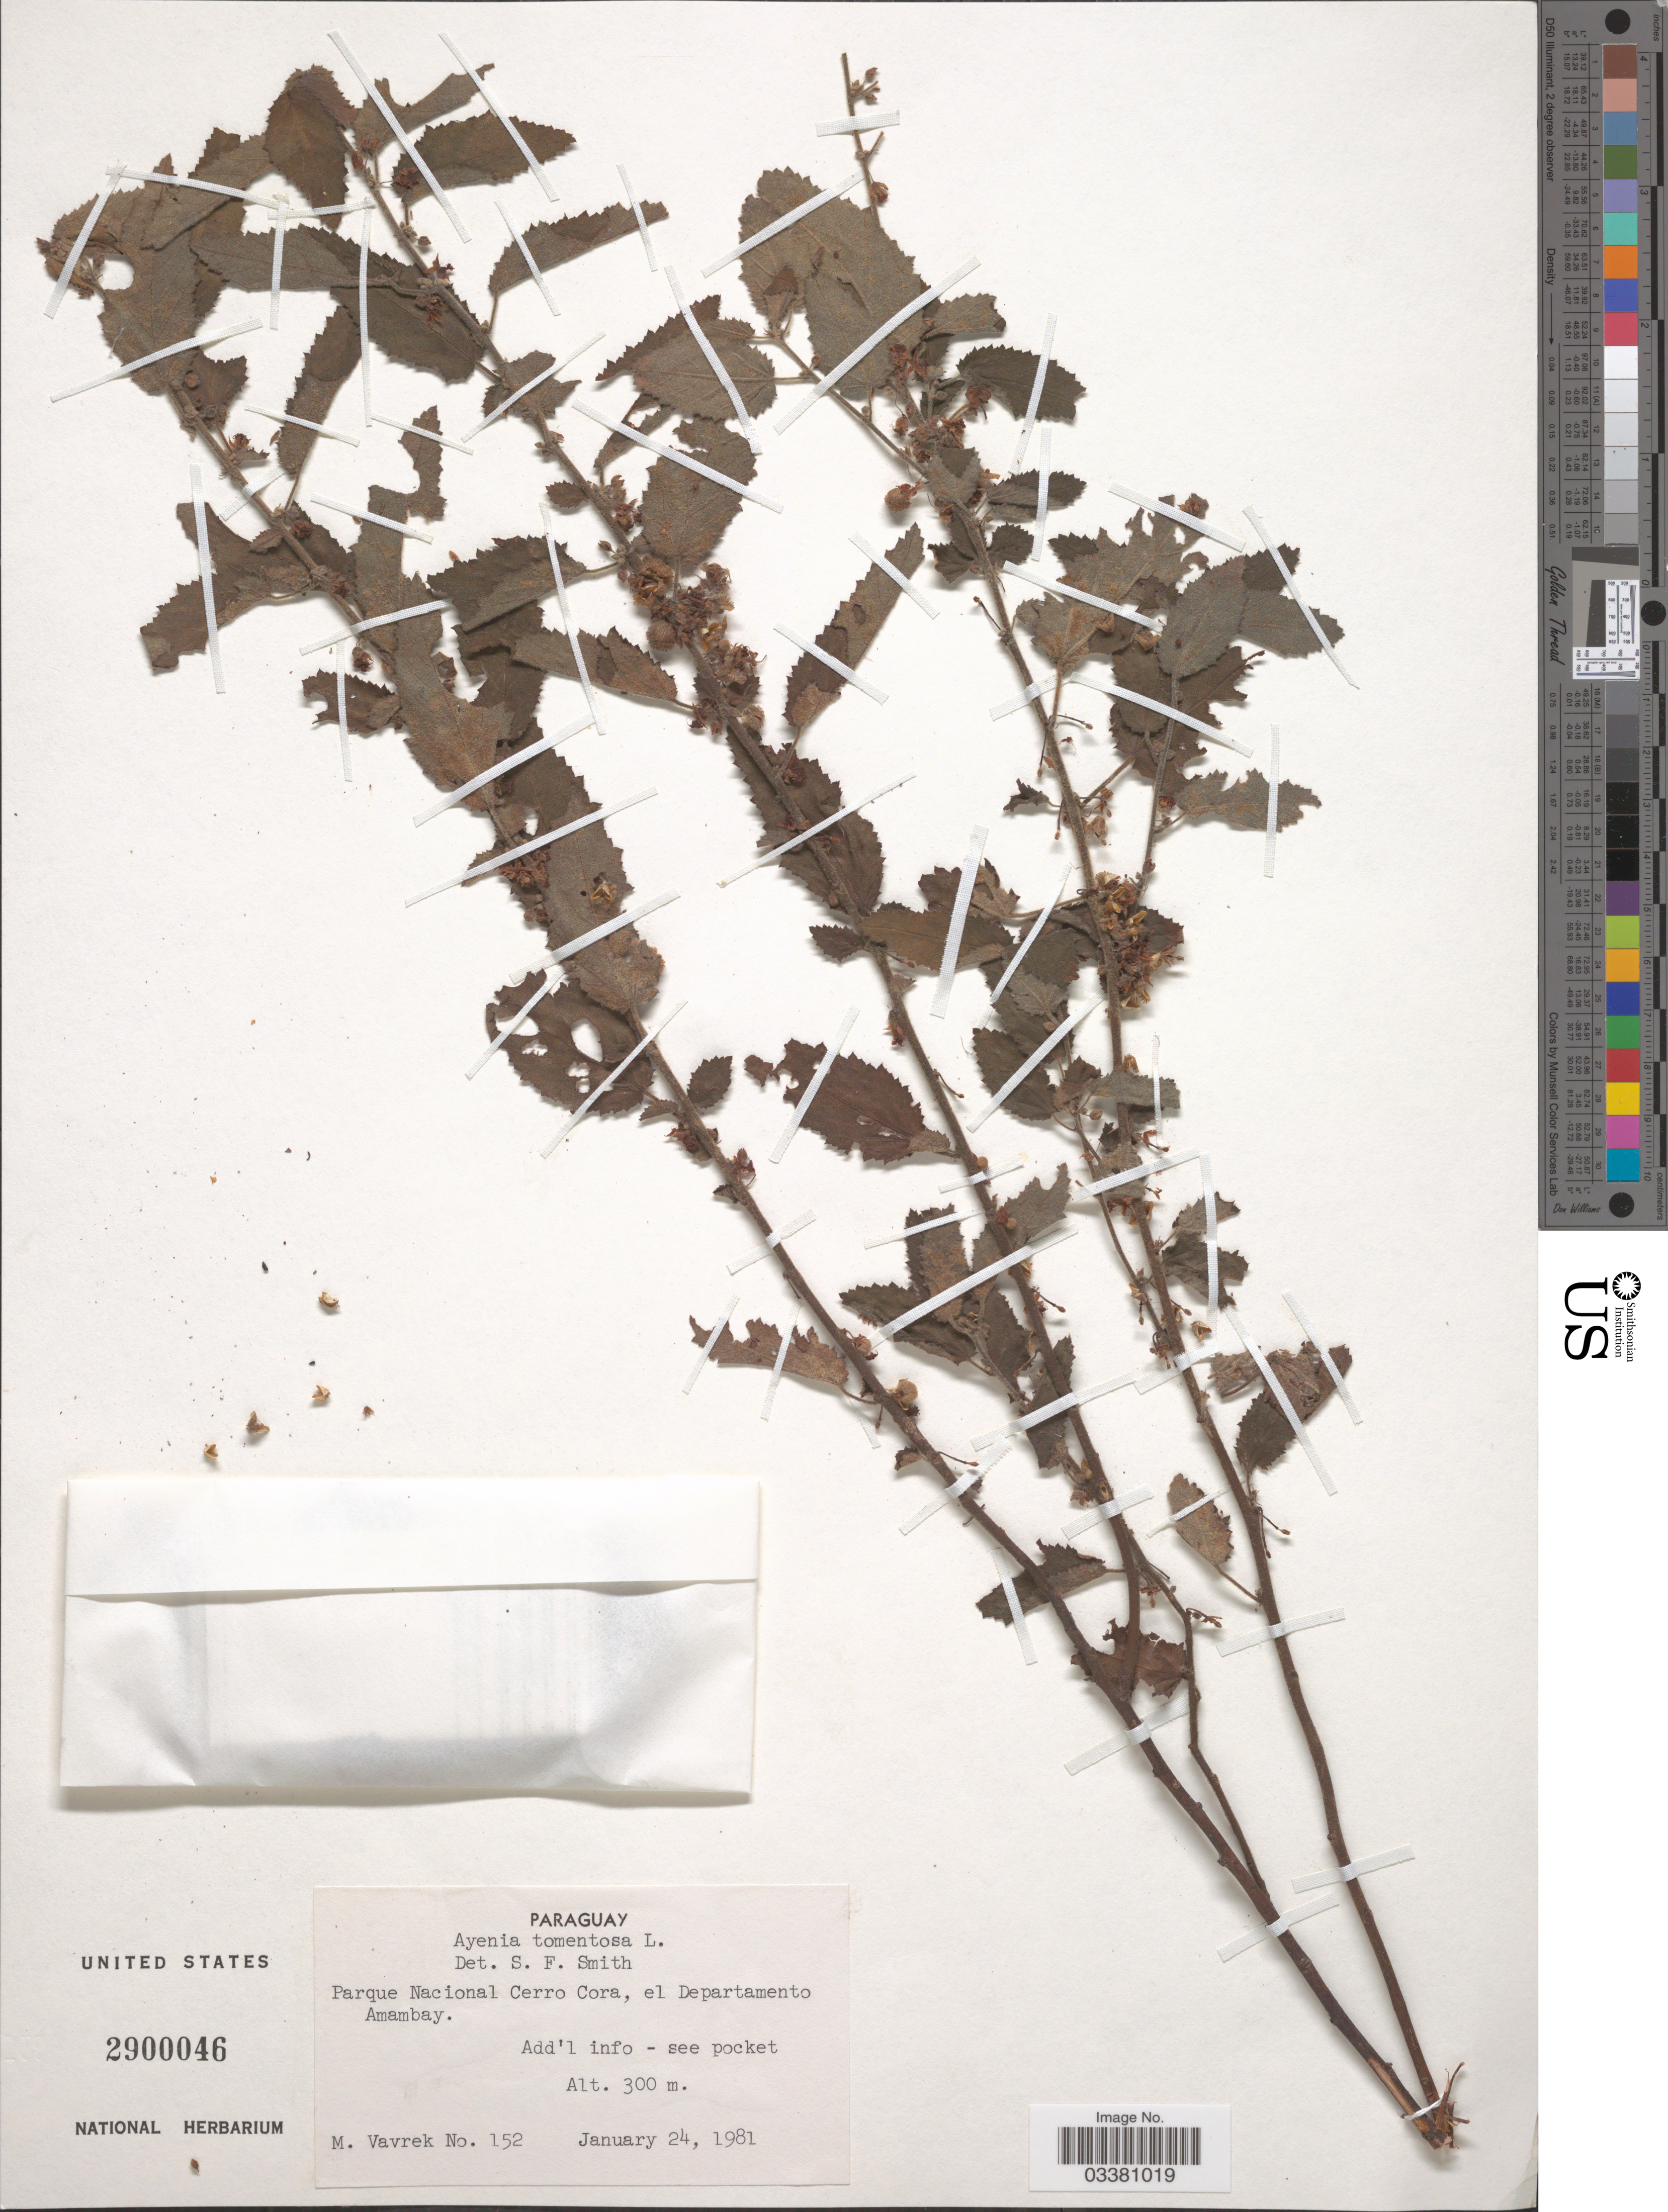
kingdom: Plantae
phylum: Tracheophyta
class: Magnoliopsida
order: Malvales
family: Malvaceae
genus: Ayenia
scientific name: Ayenia tomentosa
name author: L.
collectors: M. Vavrek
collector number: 152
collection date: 1981-01-24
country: Paraguay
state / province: Amambay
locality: Parque Nacional Cerro Cora, el Departamento Amambay.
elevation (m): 300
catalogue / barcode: US 2900046